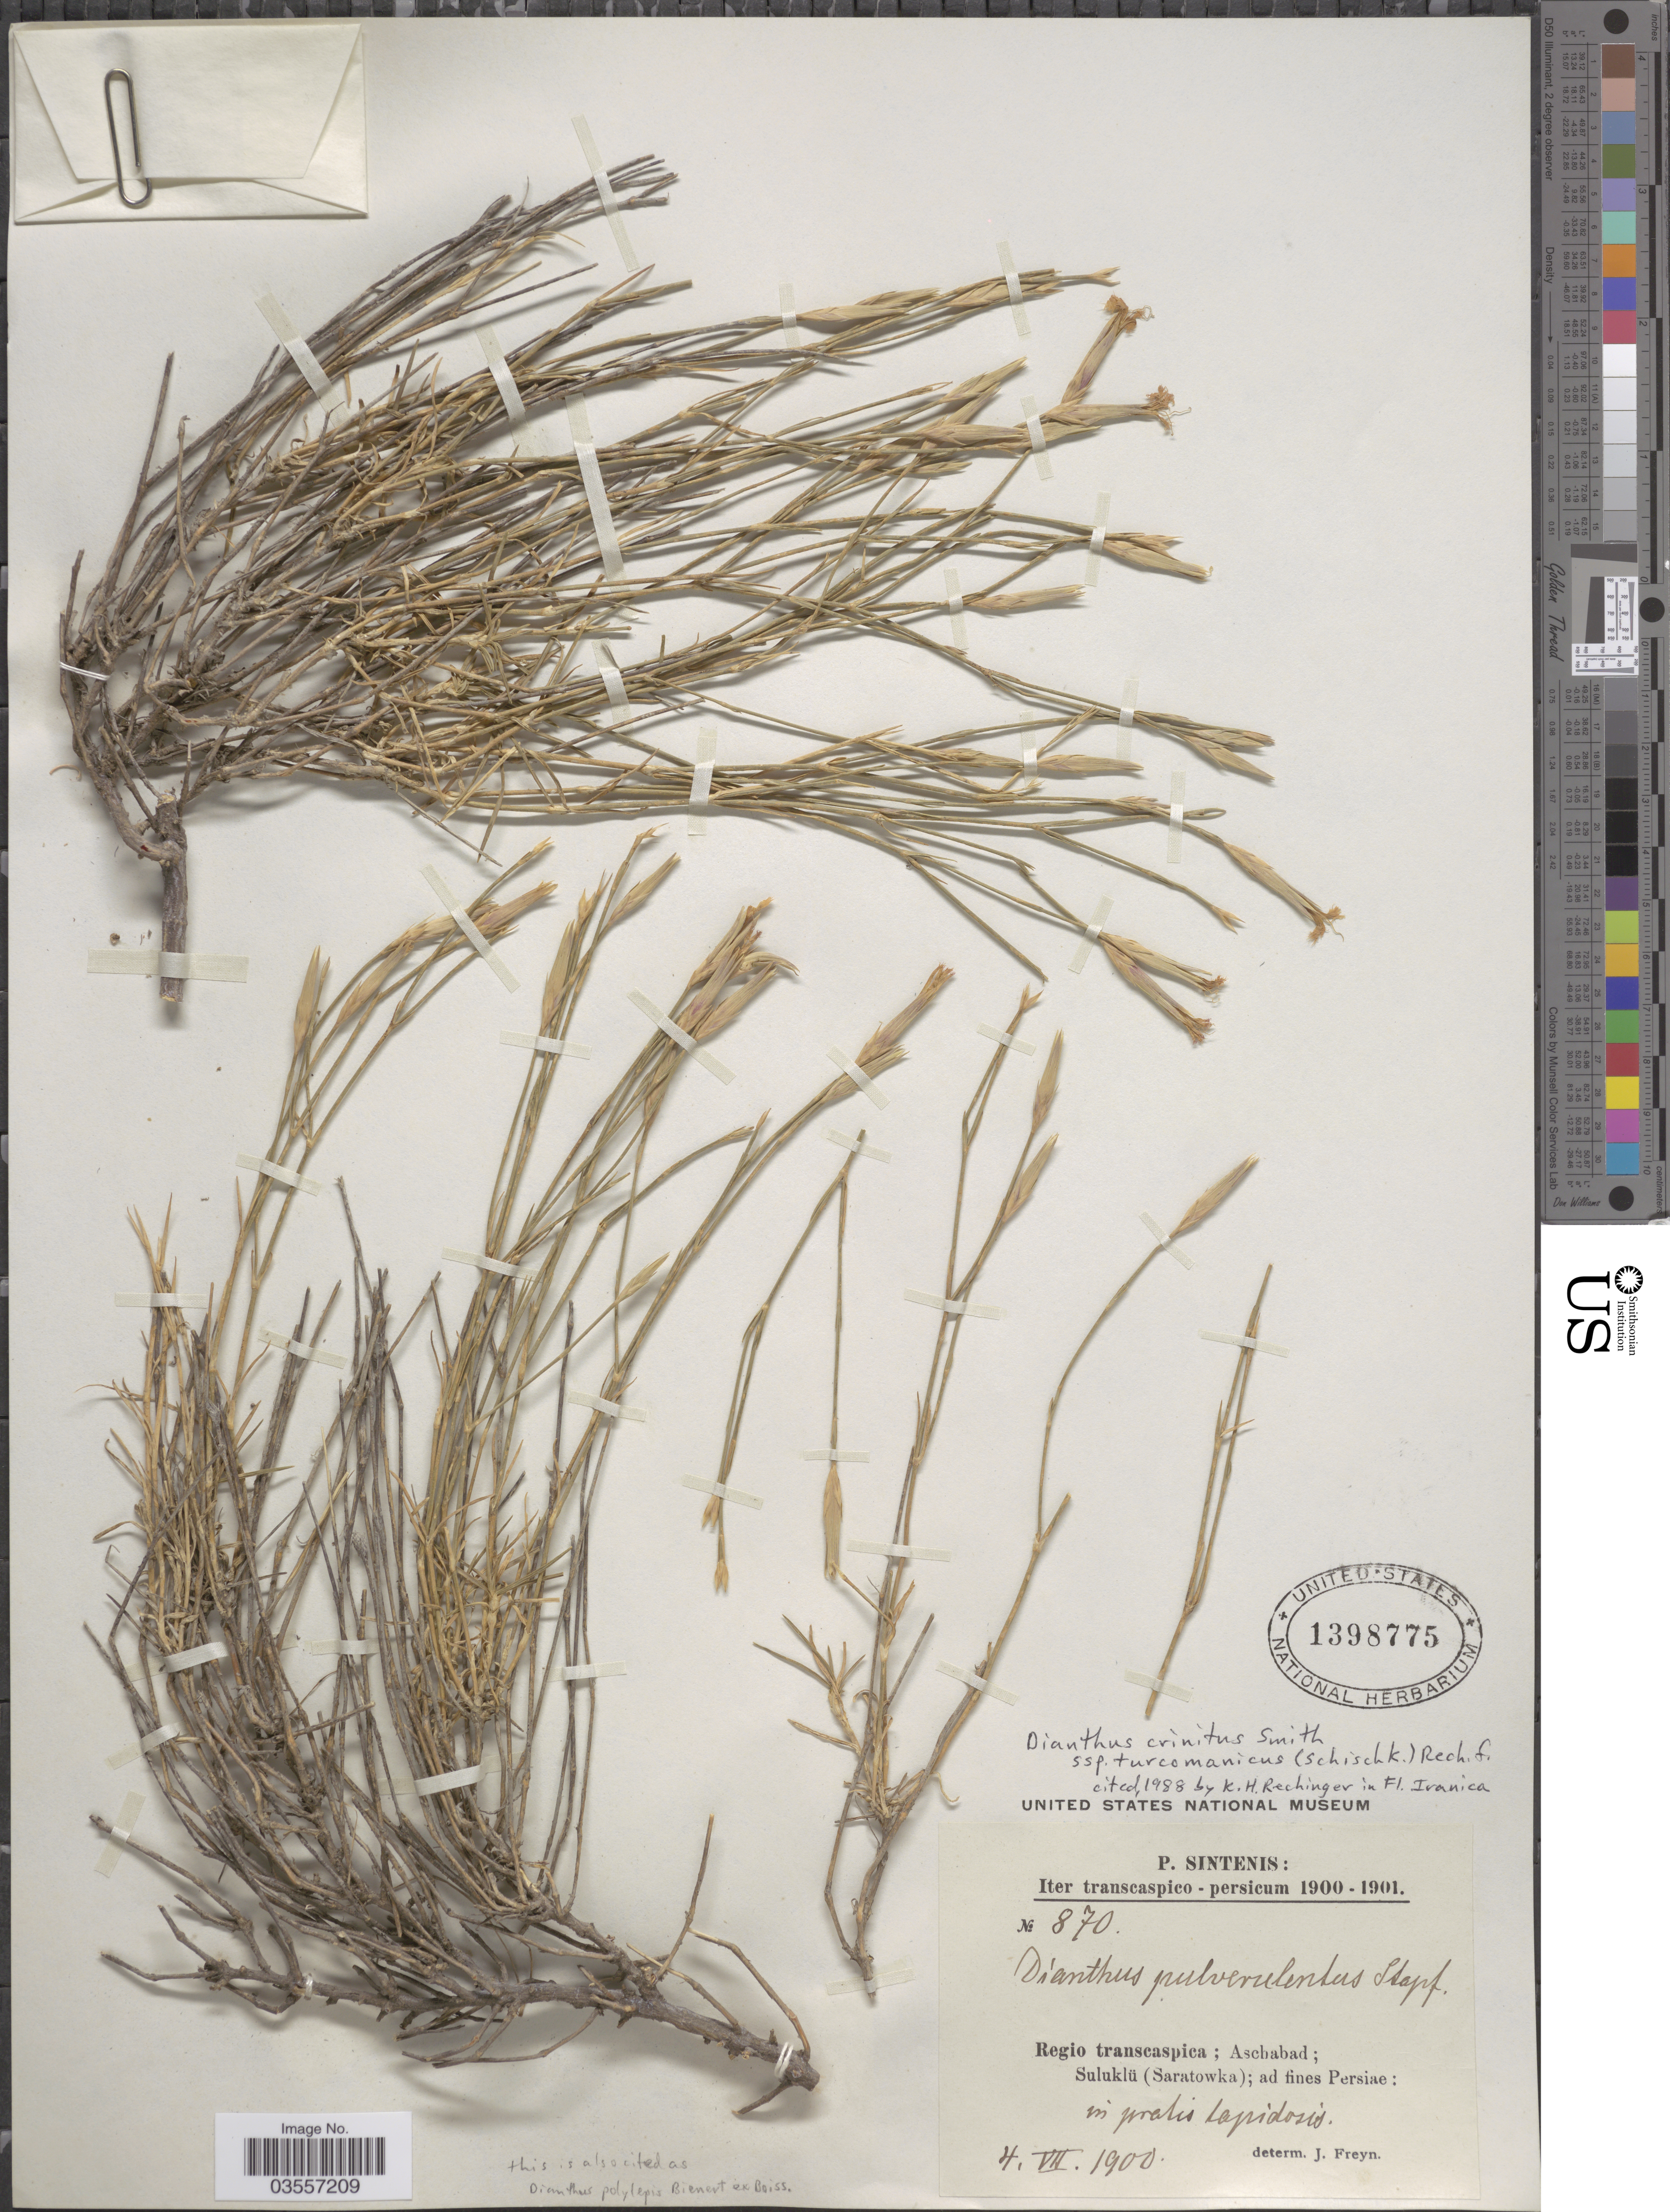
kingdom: Plantae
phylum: Tracheophyta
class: Magnoliopsida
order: Caryophyllales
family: Caryophyllaceae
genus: Dianthus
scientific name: Dianthus crinitus subsp. turcomanicus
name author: (Schischk.) Rech. f.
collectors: P. Sintenis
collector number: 870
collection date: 1900-07-04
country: Iran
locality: Regio transcaspica; Aschabad; Suluklü (Saratowka); ad fines Persiae.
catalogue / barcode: US 1398775